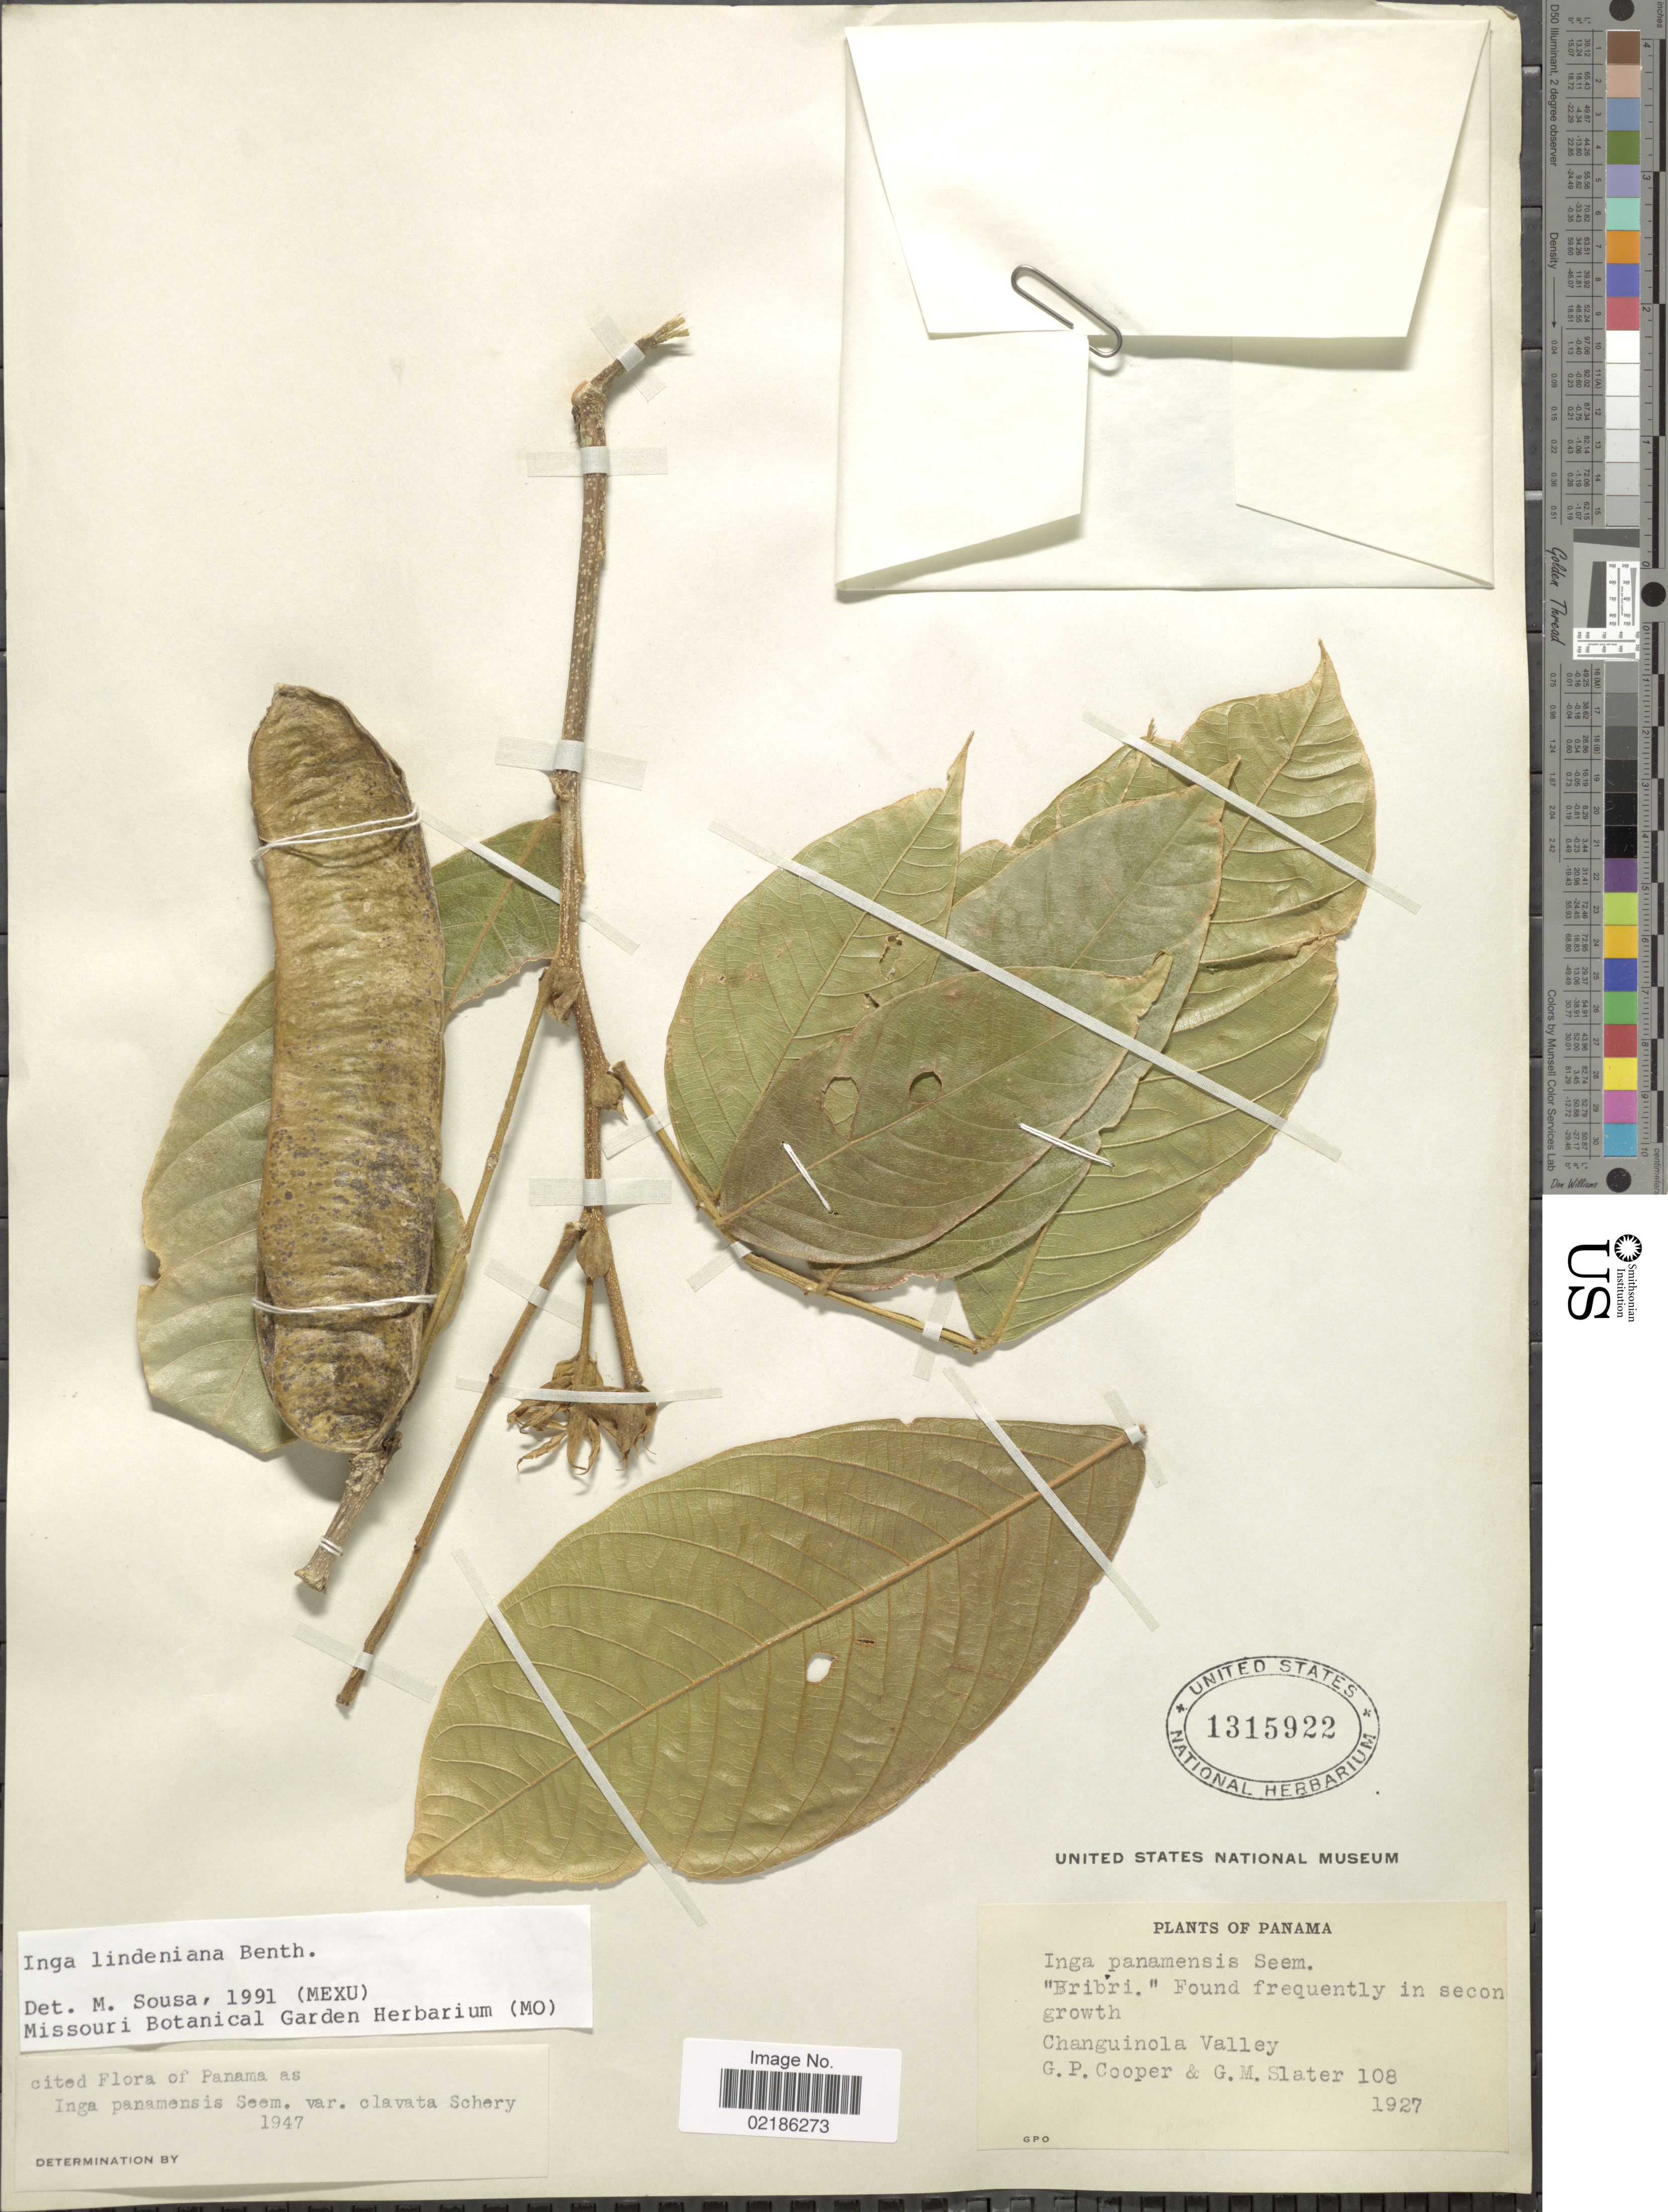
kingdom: Plantae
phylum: Tracheophyta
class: Magnoliopsida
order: Fabales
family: Fabaceae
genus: Inga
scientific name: Inga lindeniana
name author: Benth.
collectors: G. Cooper & G. Slater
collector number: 108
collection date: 1927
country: Panama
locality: Changuinola Valley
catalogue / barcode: US 1315922